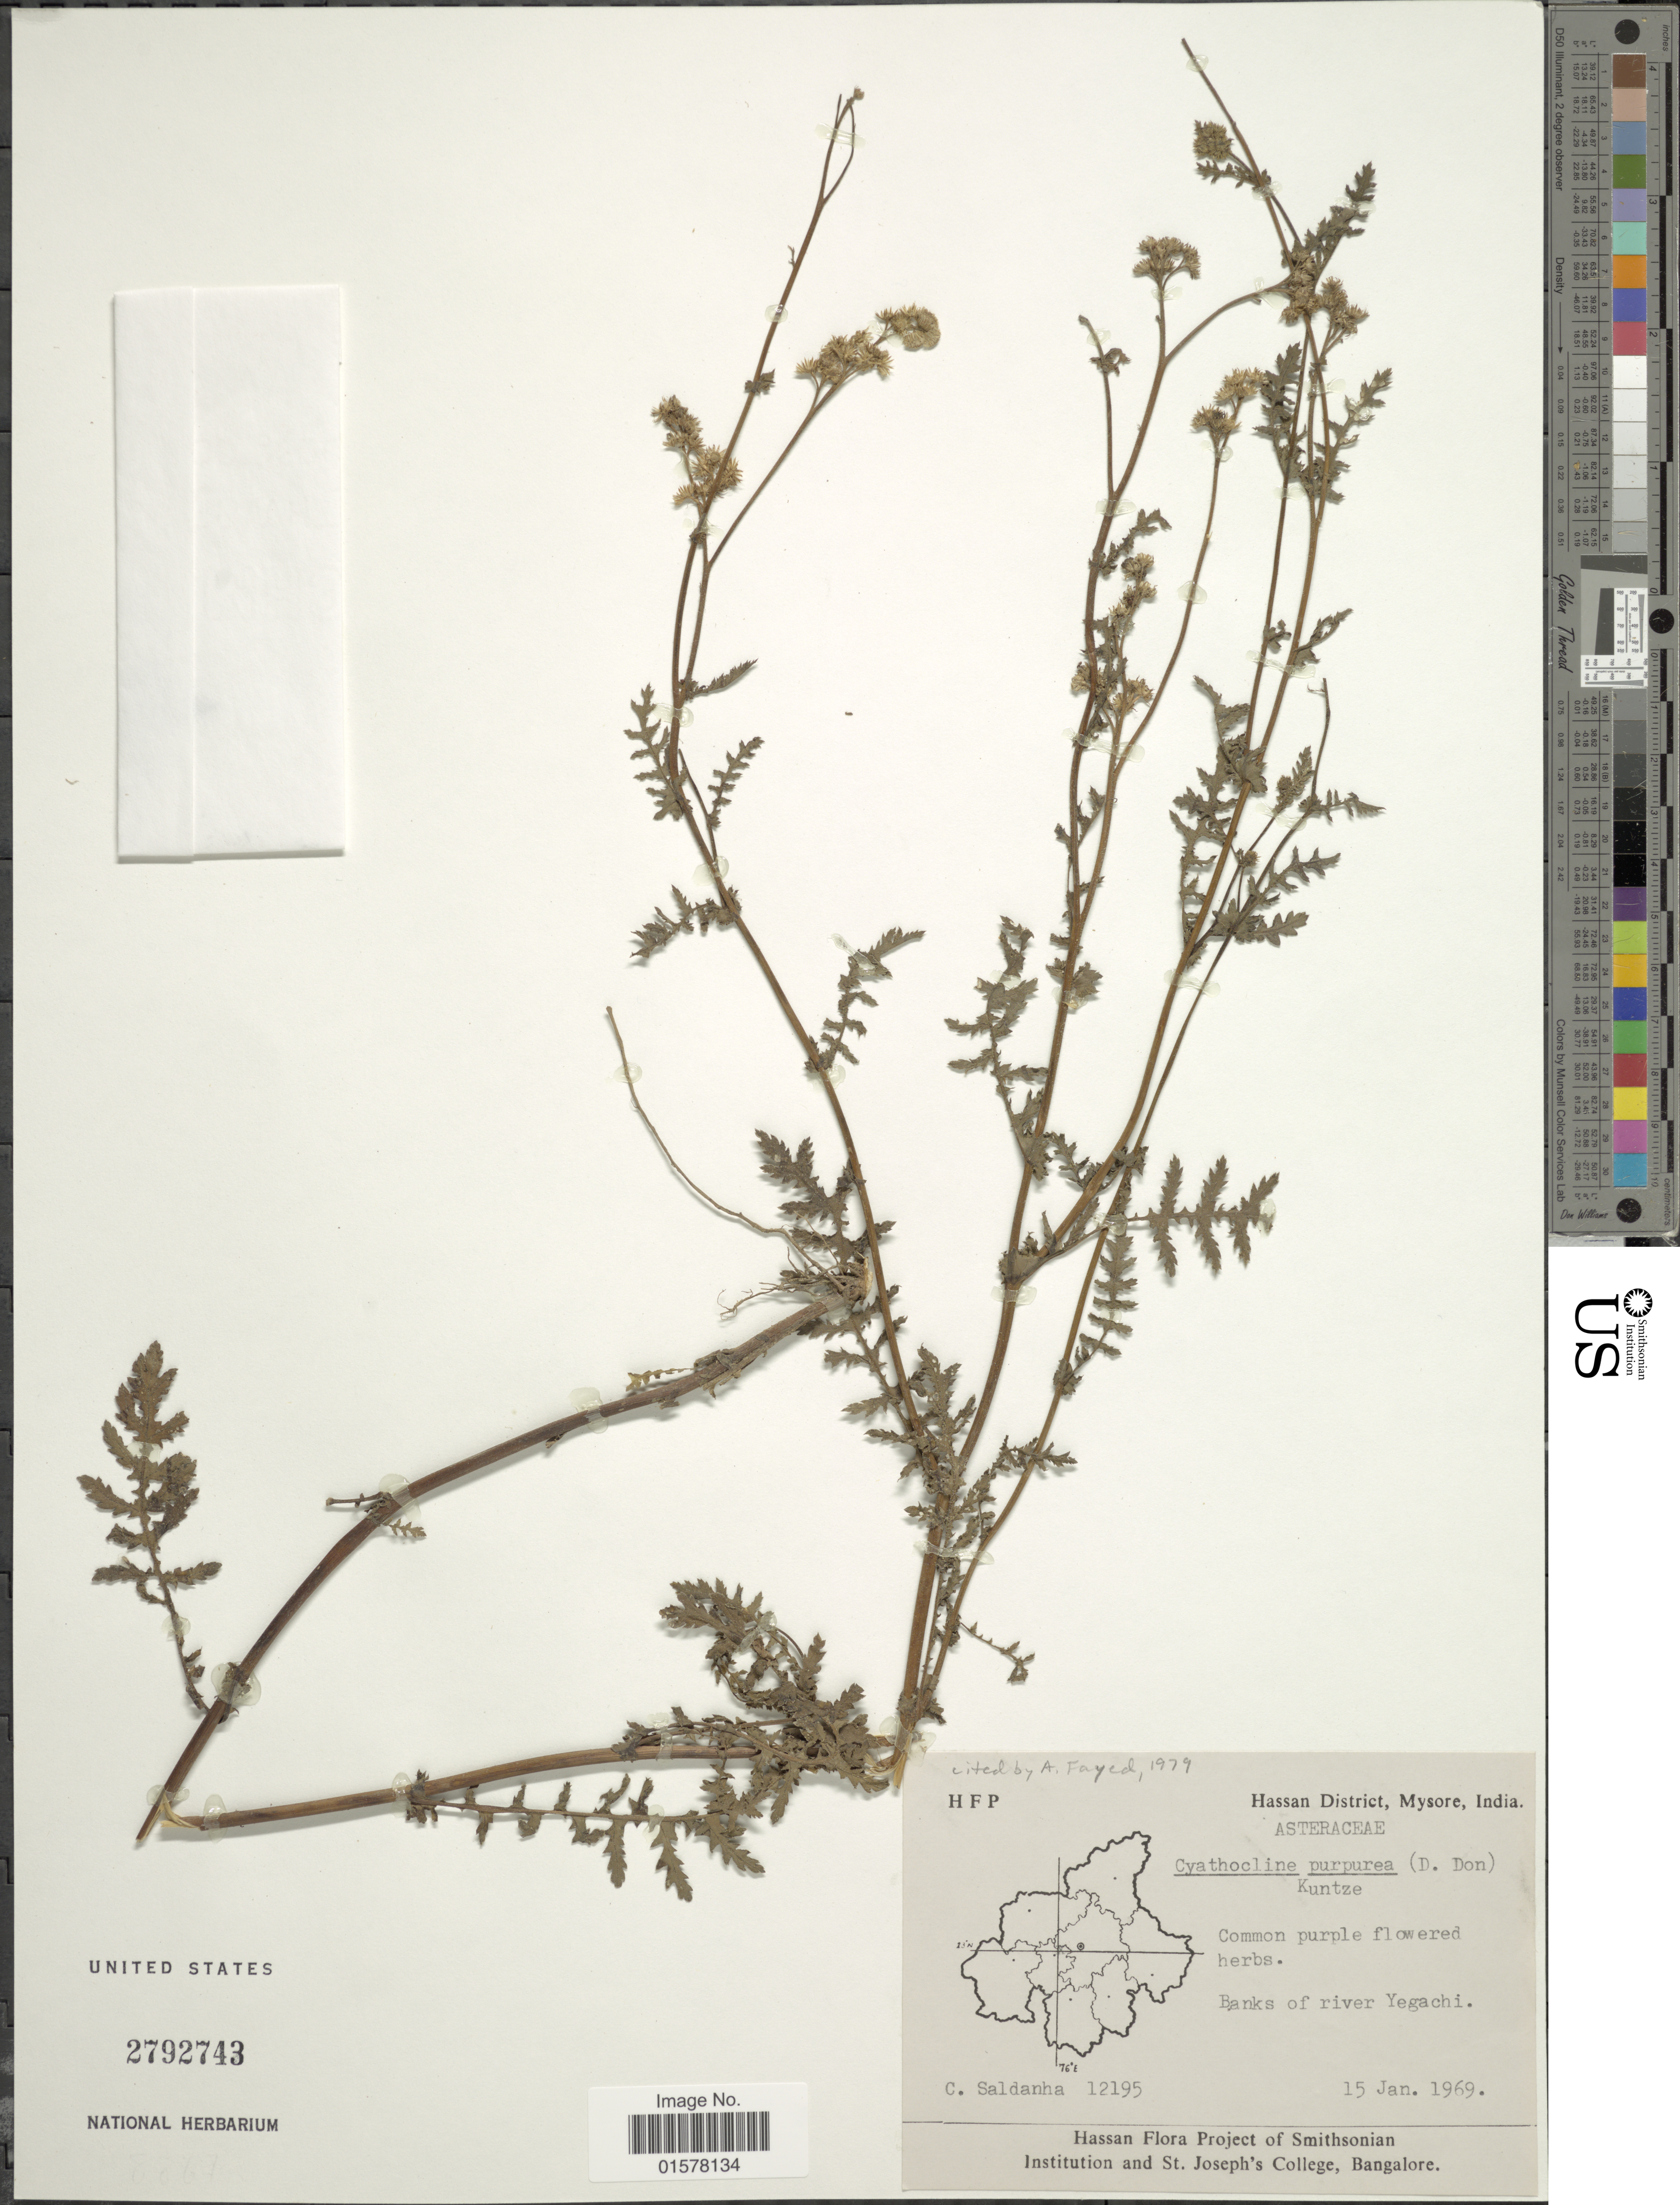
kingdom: Plantae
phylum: Tracheophyta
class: Magnoliopsida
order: Asterales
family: Asteraceae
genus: Cyathocline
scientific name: Cyathocline purpurea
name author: (Buch.-Ham. ex D. Don) Kuntze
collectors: C. Saldanha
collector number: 12195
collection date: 1969-01-15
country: India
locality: Hassan District, Mysore, iIndia. Banks of river Yegachi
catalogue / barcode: US 2792743